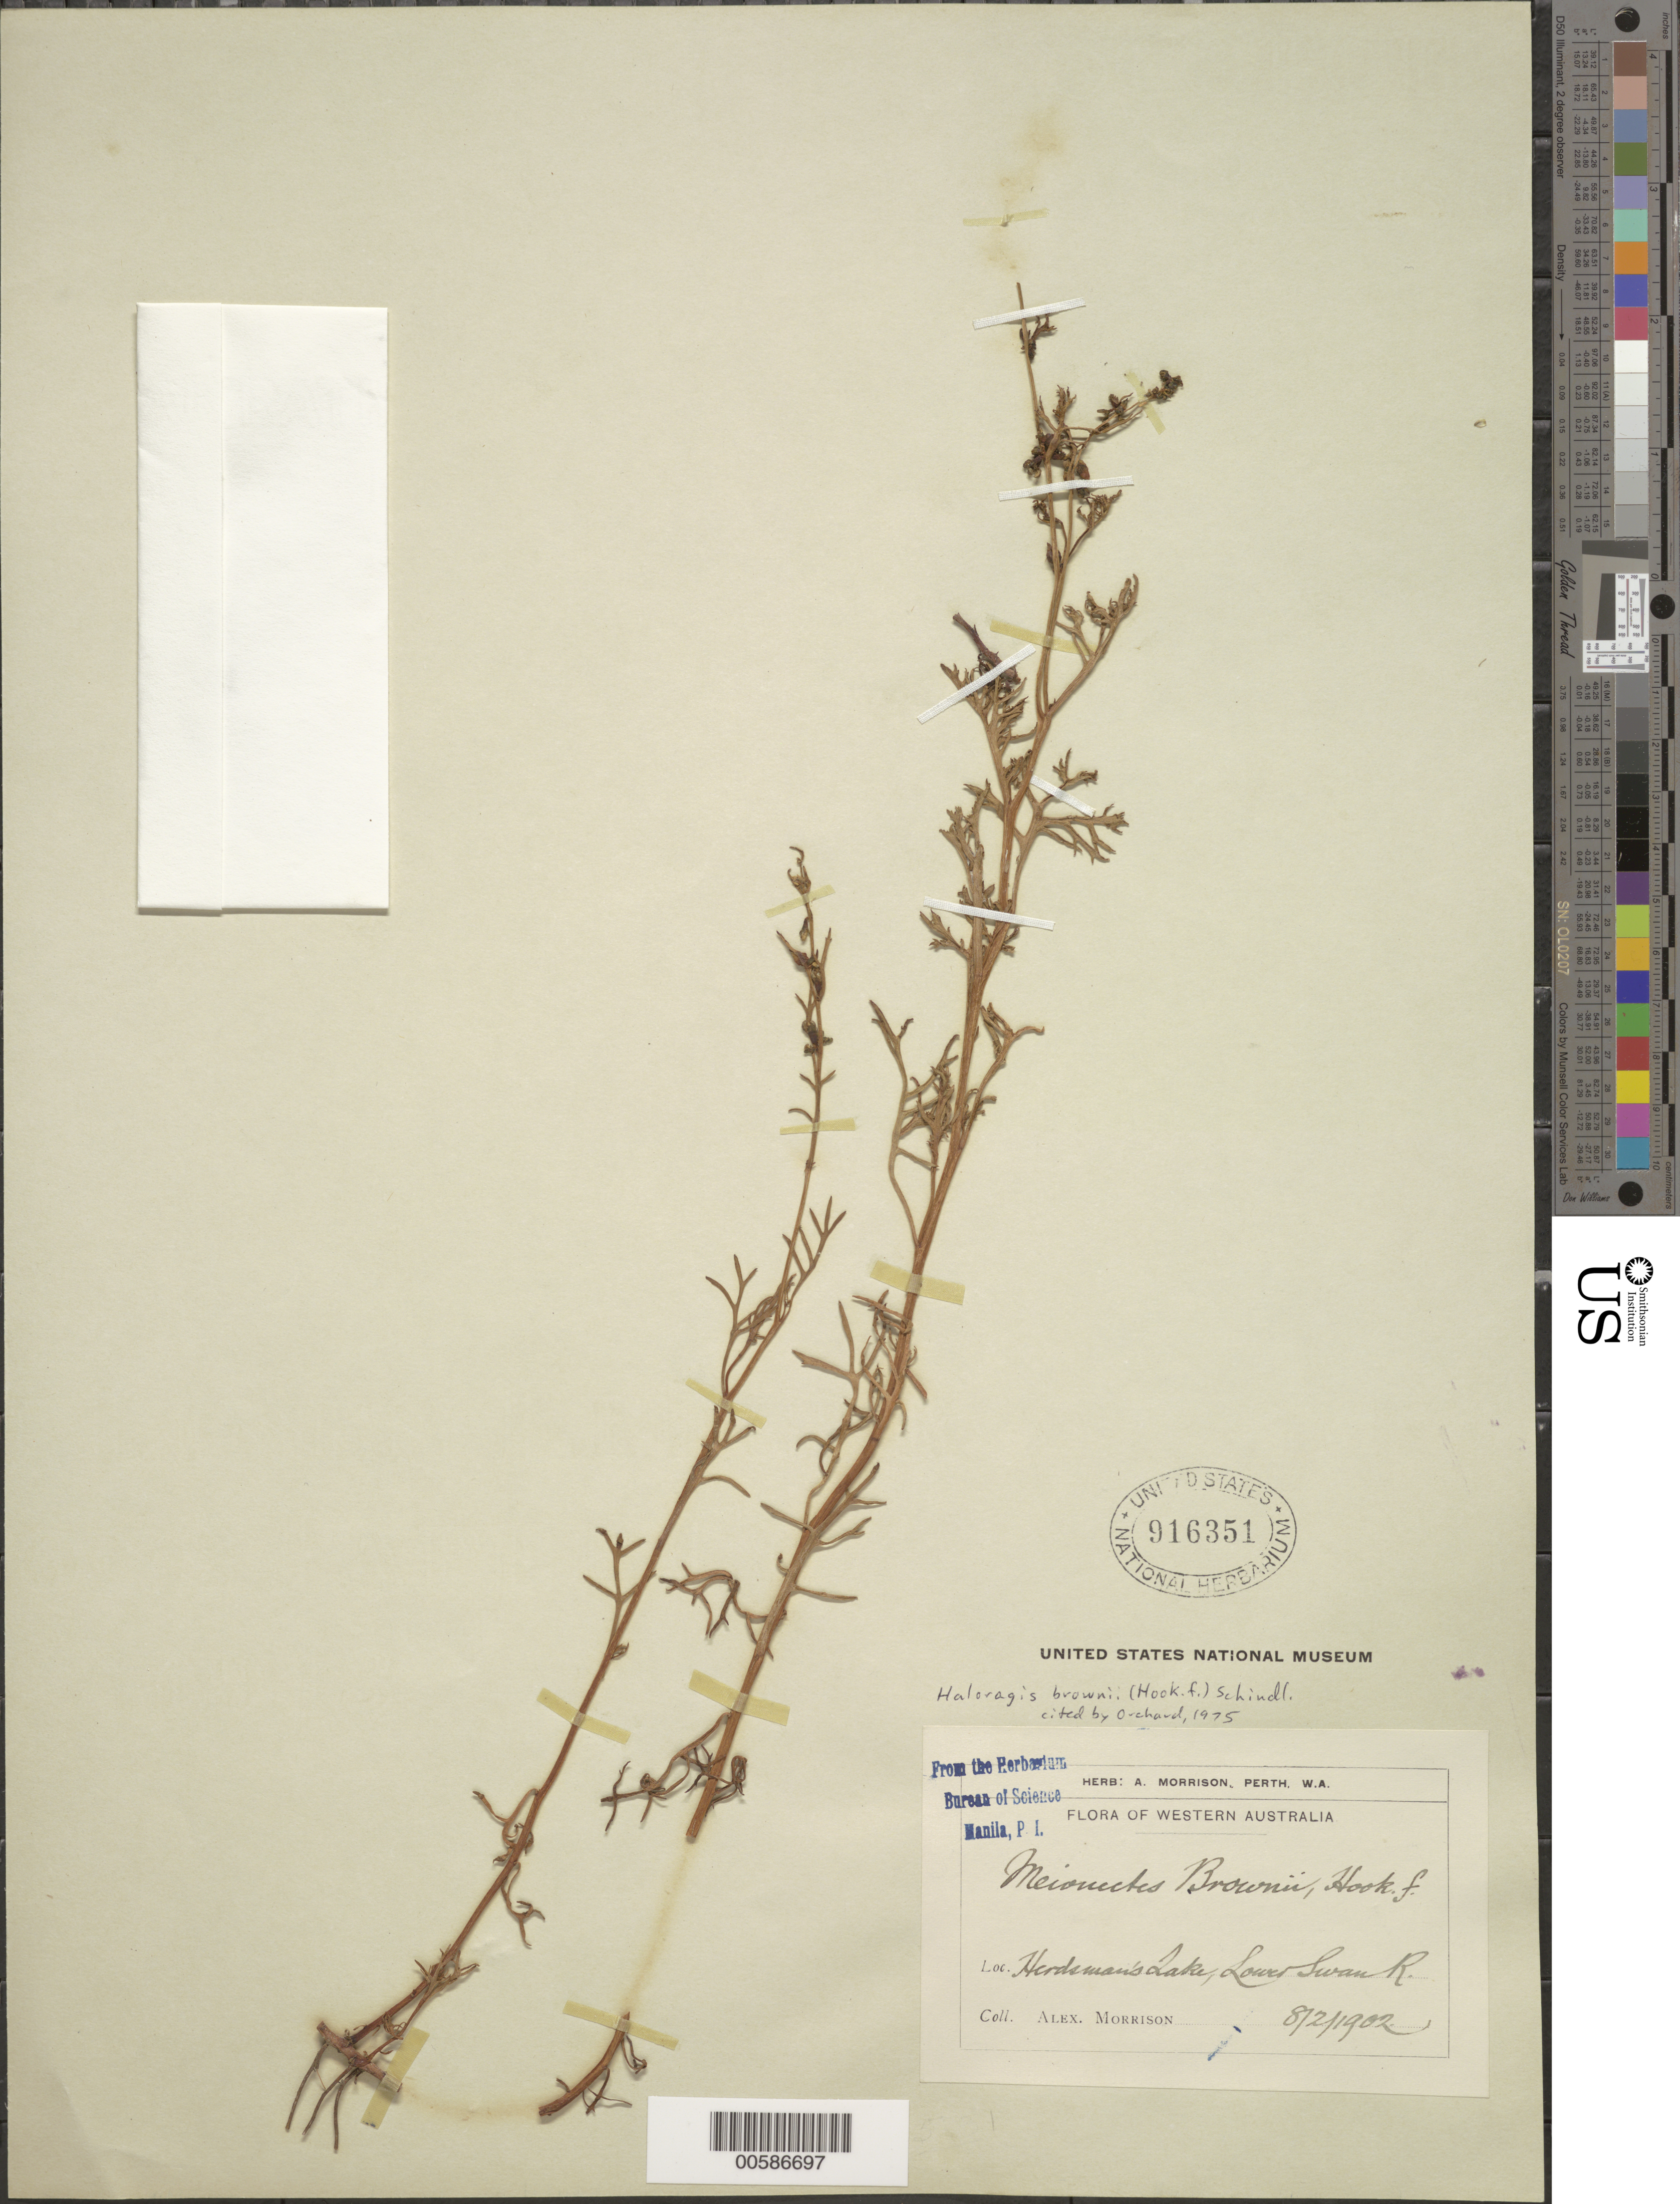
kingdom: Plantae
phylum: Tracheophyta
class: Magnoliopsida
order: Saxifragales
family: Haloragaceae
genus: Meionectes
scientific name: Meionectes brownii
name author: Hook. f.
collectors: A. Morrison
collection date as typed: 08 Feb 1902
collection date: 1902-02-08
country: Australia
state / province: Western Australia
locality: Herdsman's Lake, Lower Swan River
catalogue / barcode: US 916351